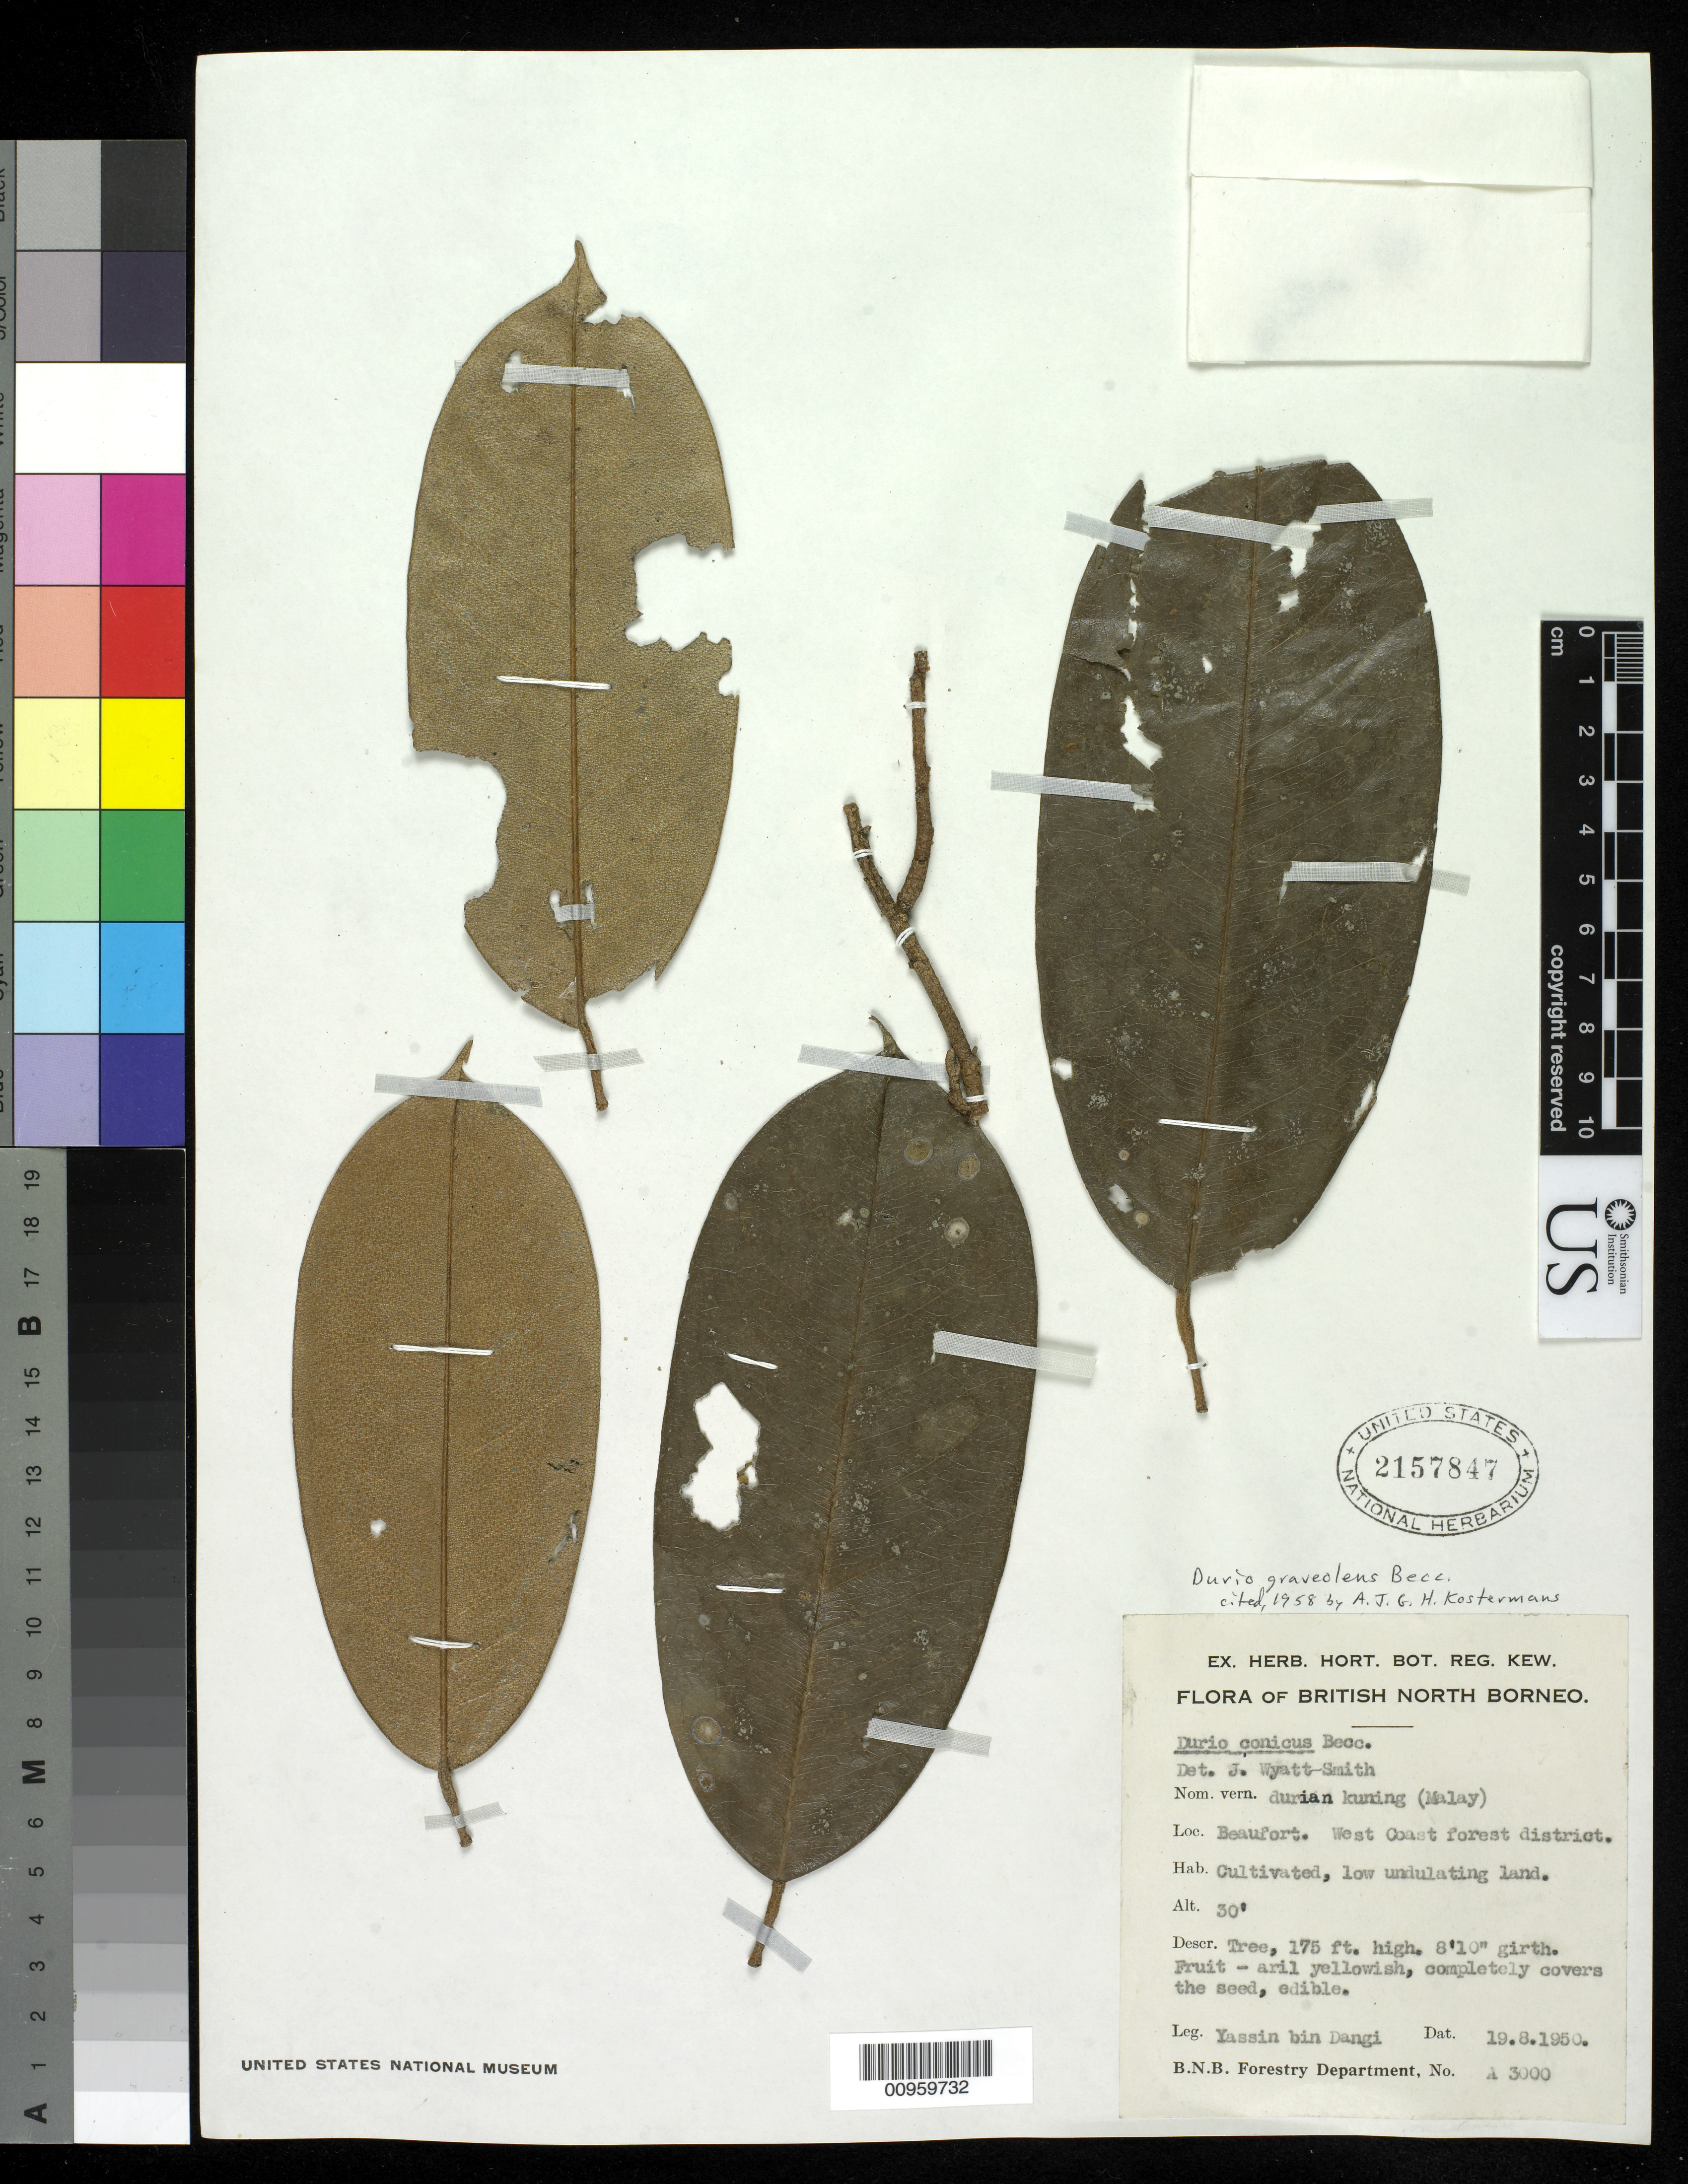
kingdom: Plantae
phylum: Tracheophyta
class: Magnoliopsida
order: Malvales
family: Malvaceae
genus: Durio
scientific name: Durio graveolens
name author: Becc.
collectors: Yassin Bin Dangi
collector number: A 3000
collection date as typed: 19 Aug 1950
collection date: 1950-08-19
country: Fiji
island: Ba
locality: Beaufort West Coast Forest District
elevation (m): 9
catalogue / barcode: US 2157847